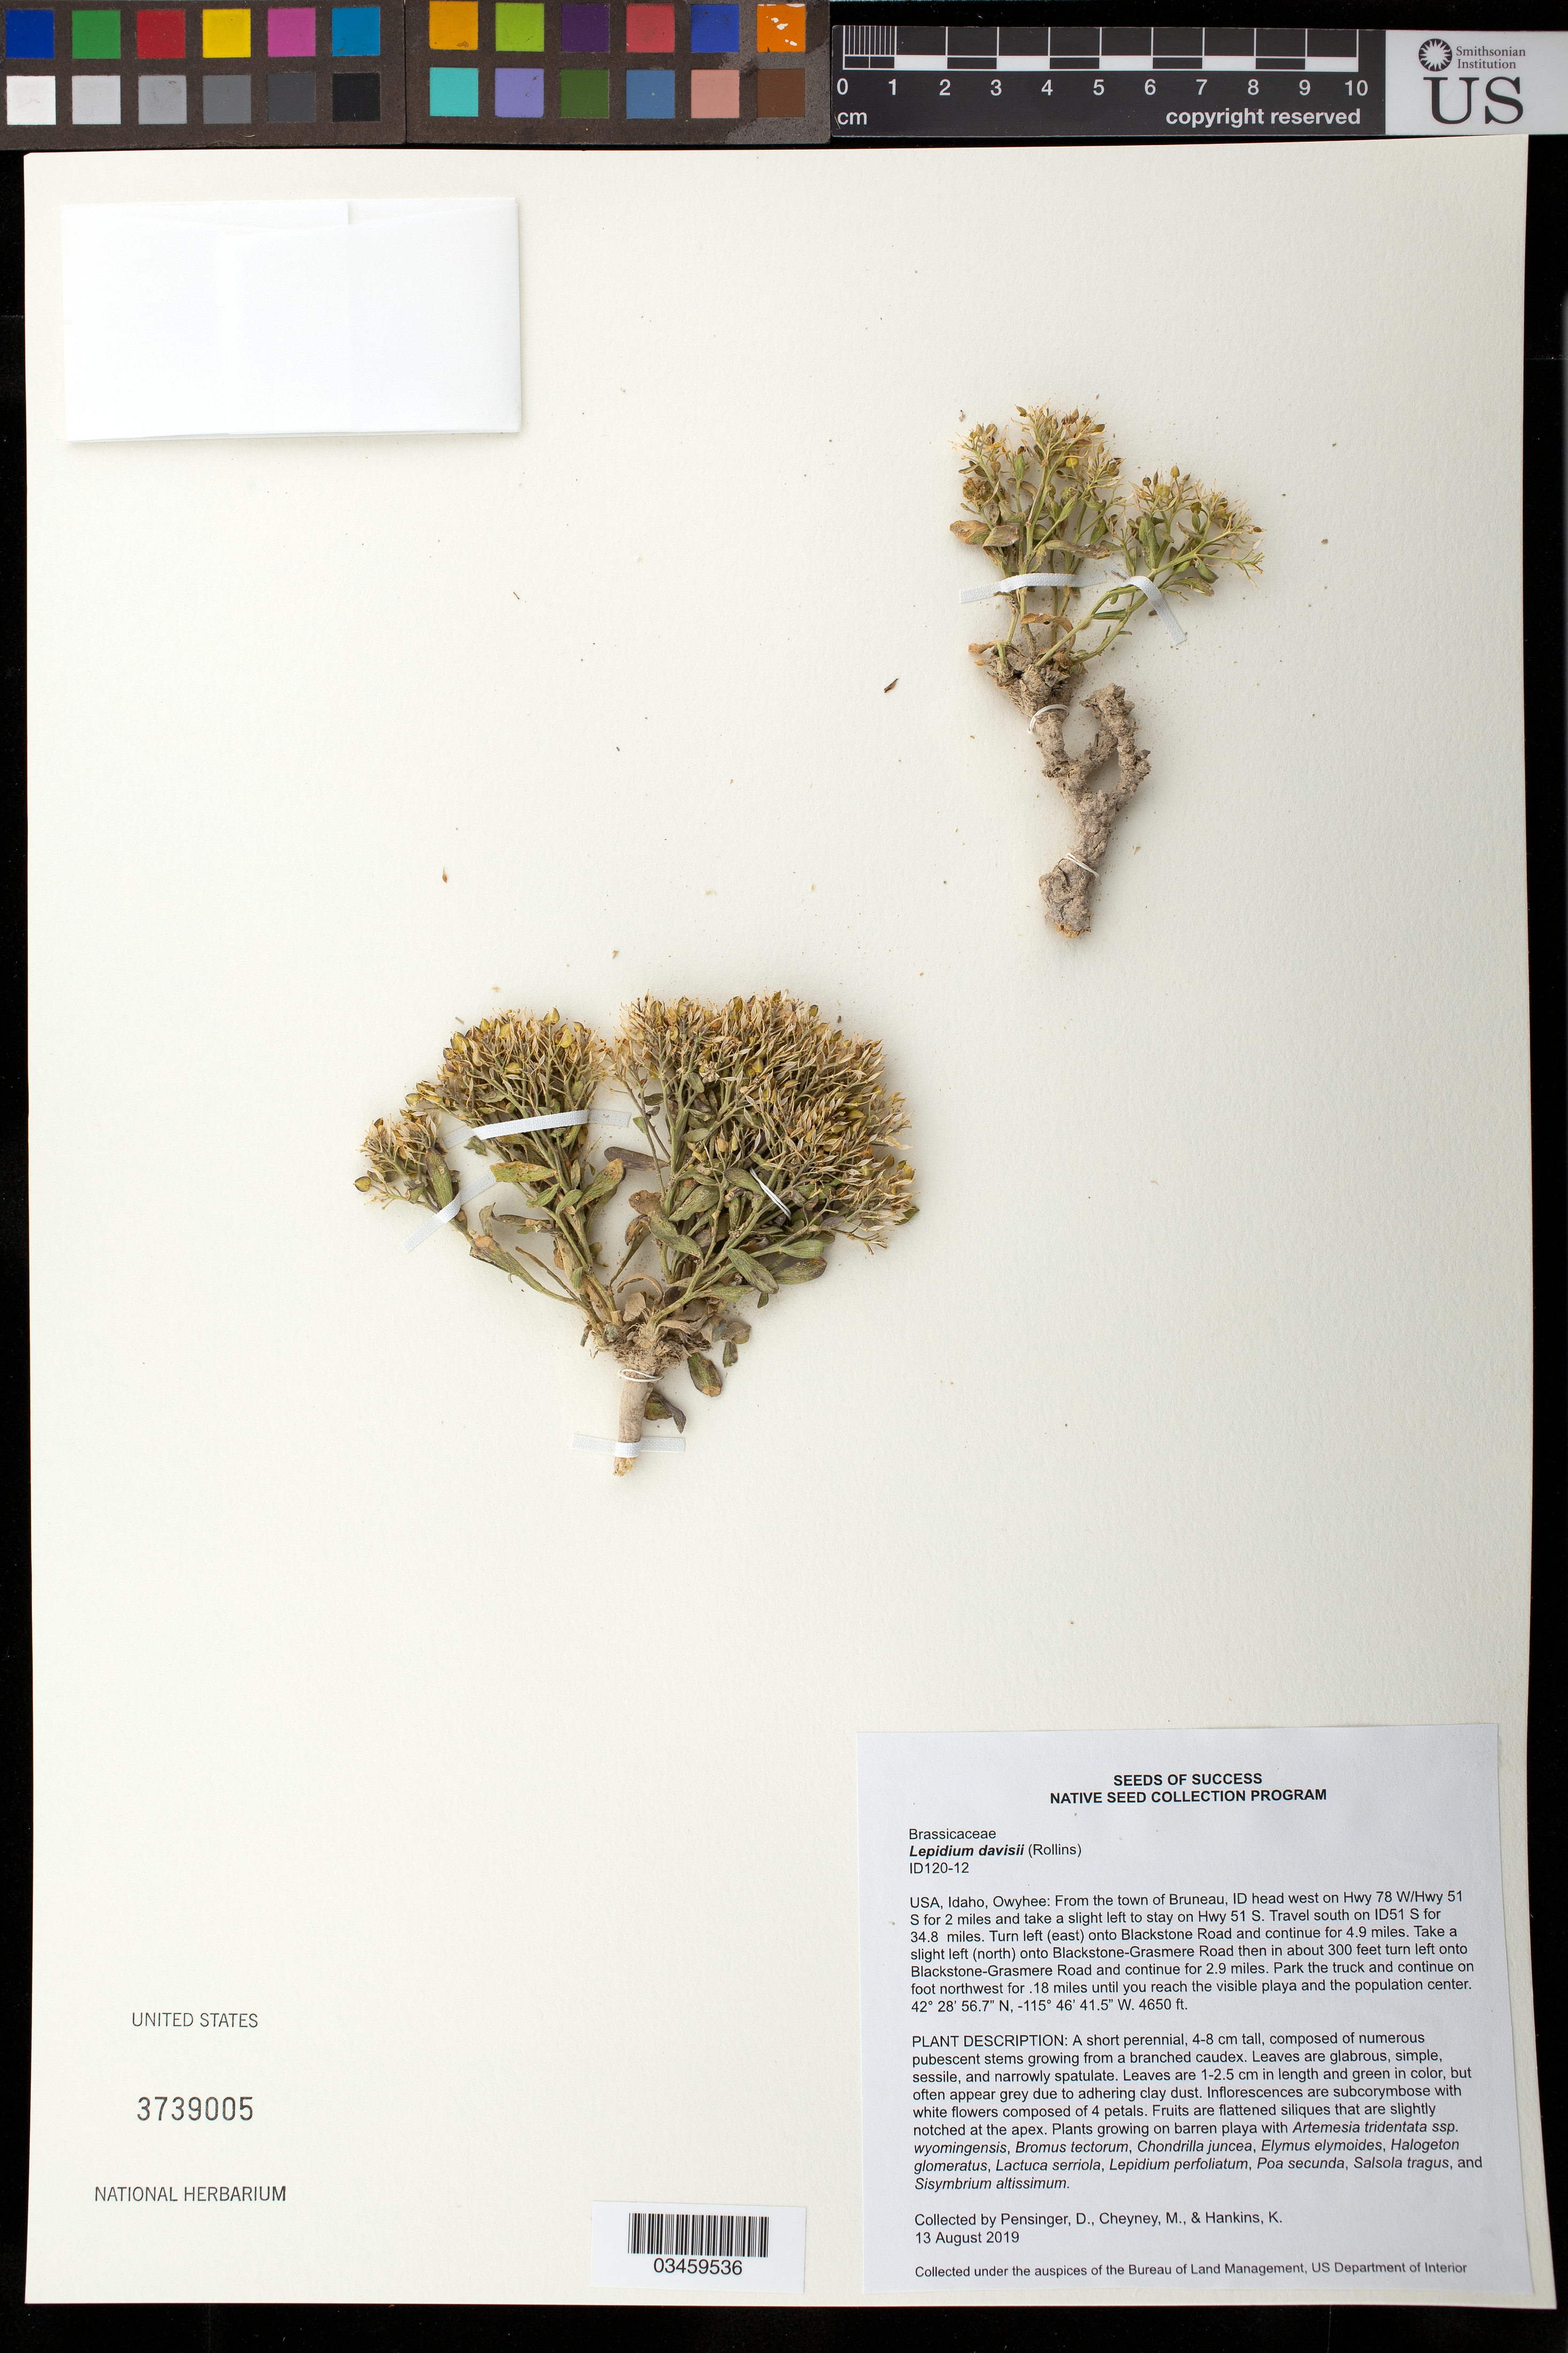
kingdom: Plantae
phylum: Tracheophyta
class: Magnoliopsida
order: Brassicales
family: Brassicaceae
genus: Lepidium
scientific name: Lepidium davisii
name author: Rollins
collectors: D. Pensinger, M. Cheyne & K. Hankins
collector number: ID120-12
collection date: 2019-07-13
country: United States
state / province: Idaho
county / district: Owyhee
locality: From Bruneau head W on Hwy 78W/Hwy 51S for 2 mi and take a slight left to stay on Hwy 51S, travel S on ID51S for 34.8 mi, turn left/east onto Blackstone Road for an additional 4.9 mi, take left/north onto Blackstone-Grasmere Rd and in about 300 feet and continue for 2.9 mi, then continue on foot NW for 0.18 mi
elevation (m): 1417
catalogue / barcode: US 3739005